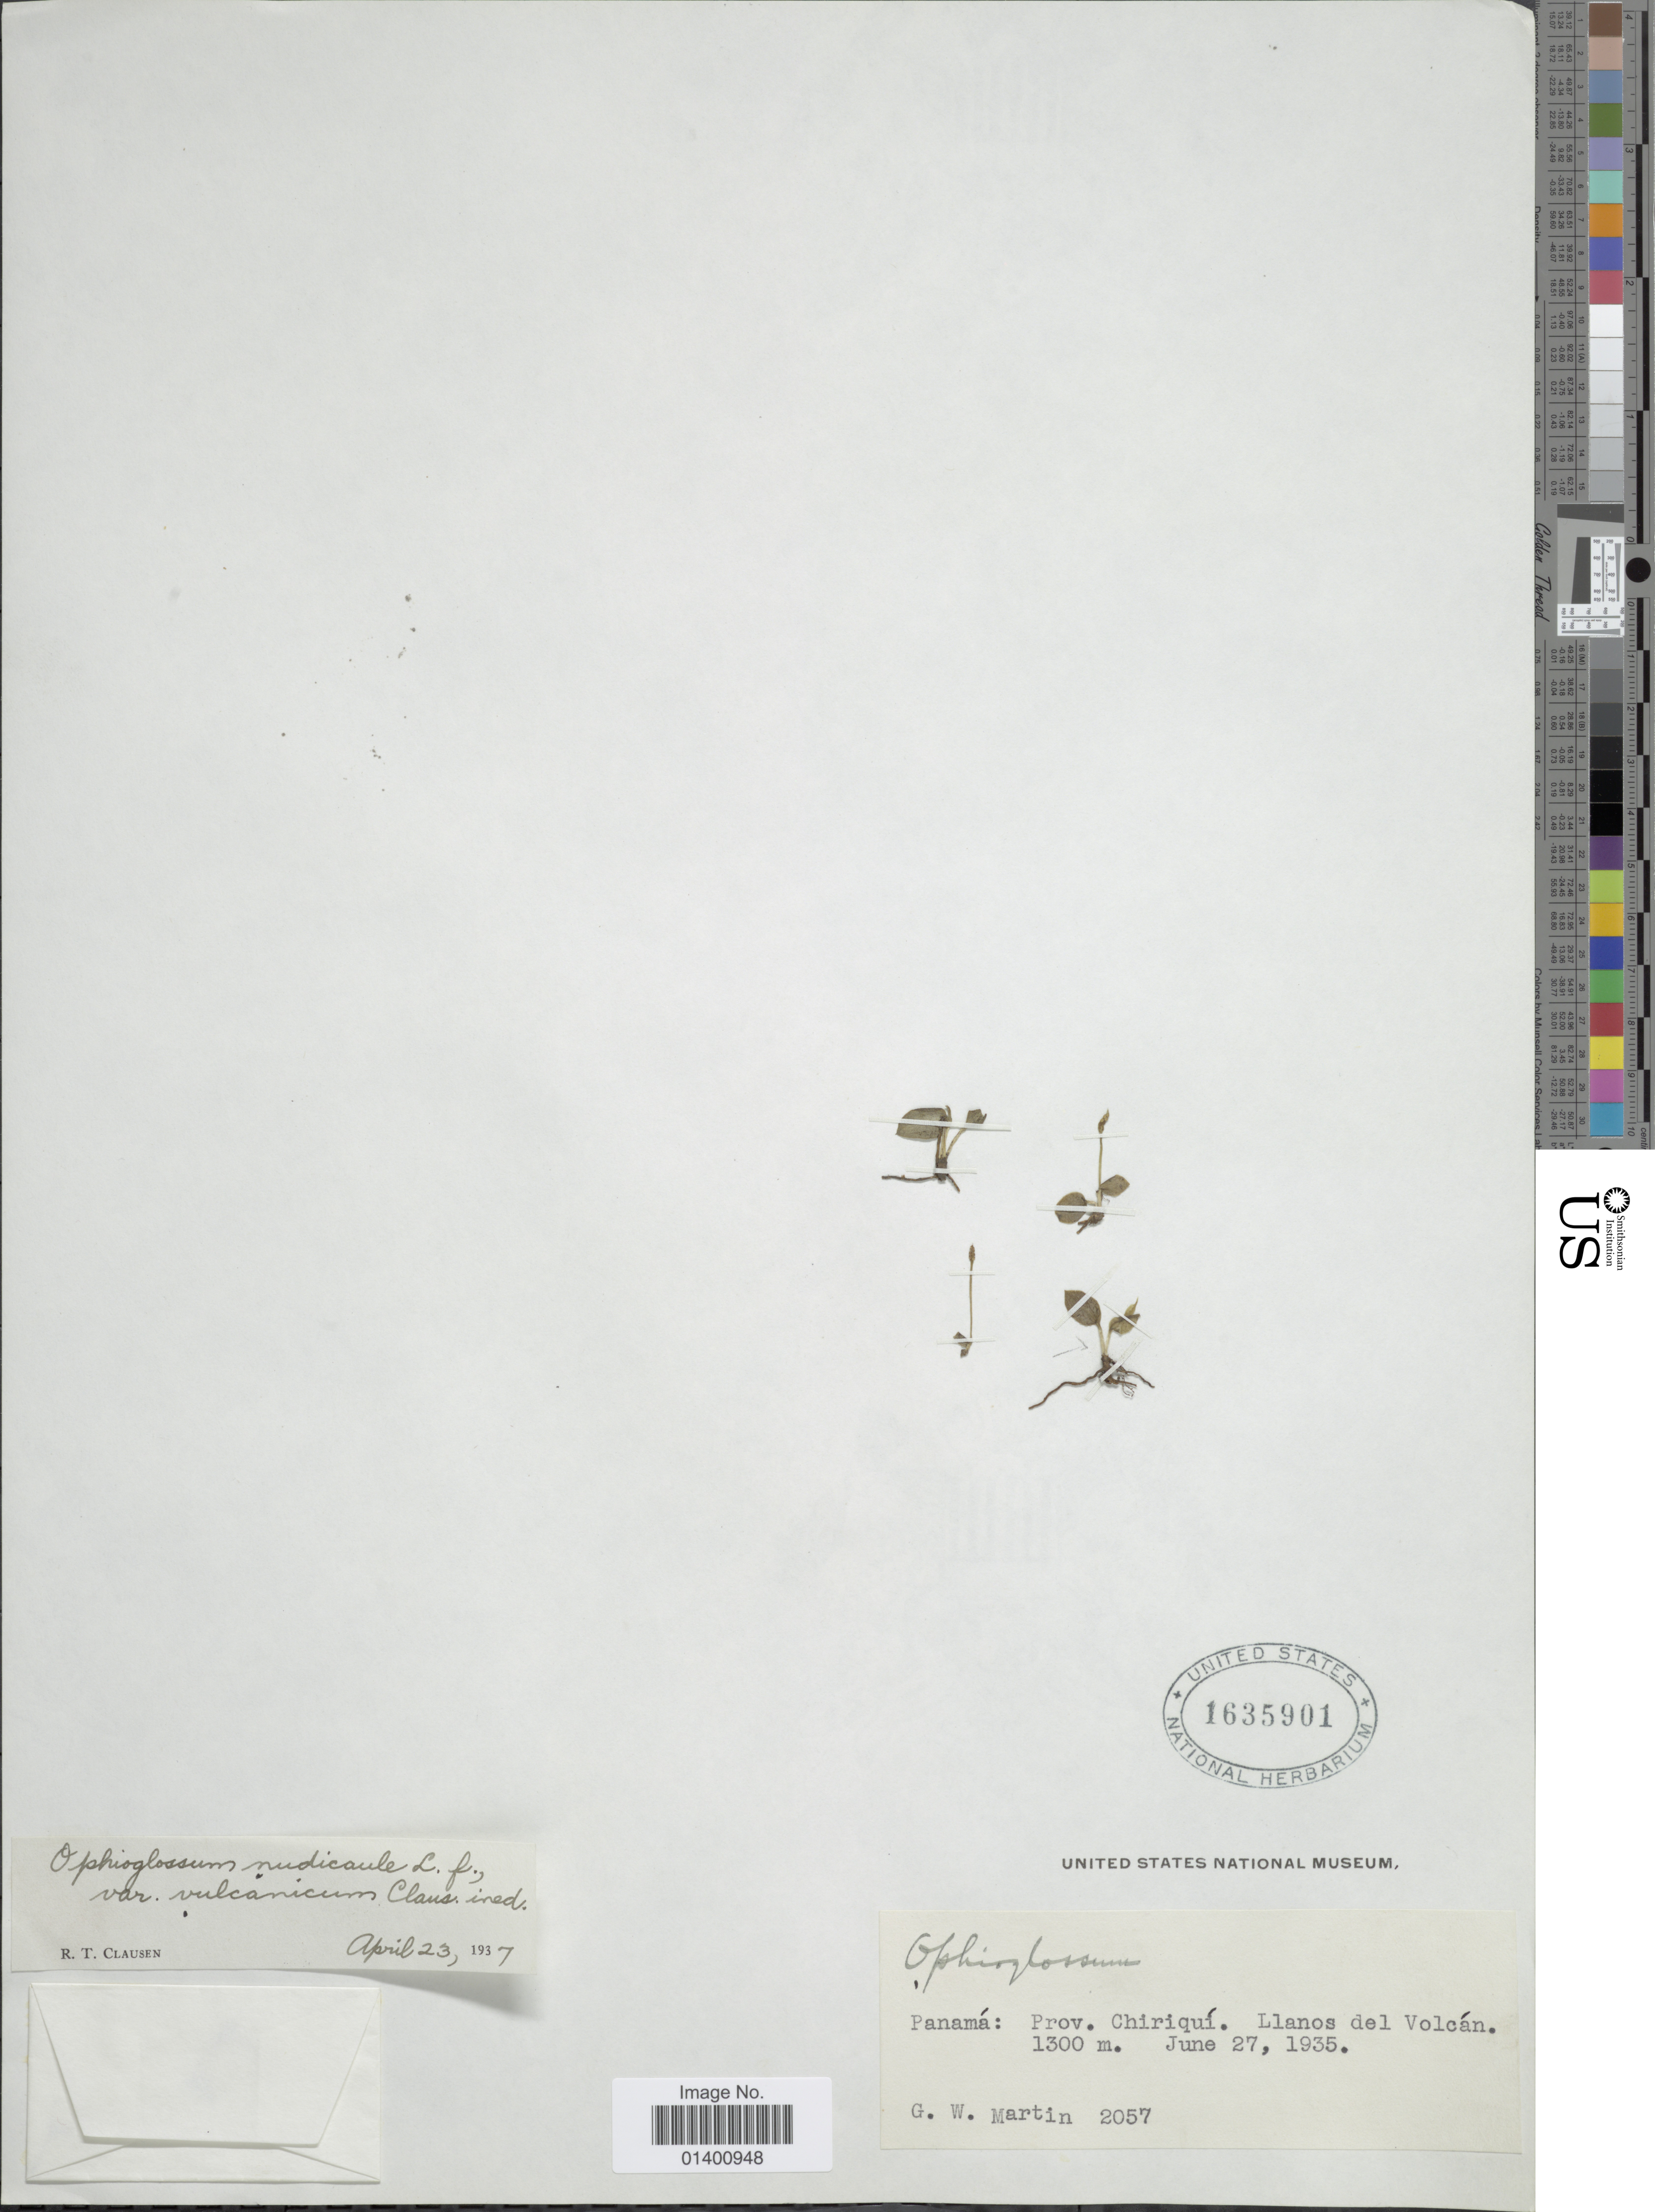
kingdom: Plantae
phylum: Tracheophyta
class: Polypodiopsida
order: Ophioglossales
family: Ophioglossaceae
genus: Ophioglossum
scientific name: Ophioglossum nudicaule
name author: L. f.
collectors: G. W. Martin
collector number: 2057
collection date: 1935-06-27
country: Panama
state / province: Chiriqui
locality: Llanos del Volcán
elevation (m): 1300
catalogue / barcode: US 1635901